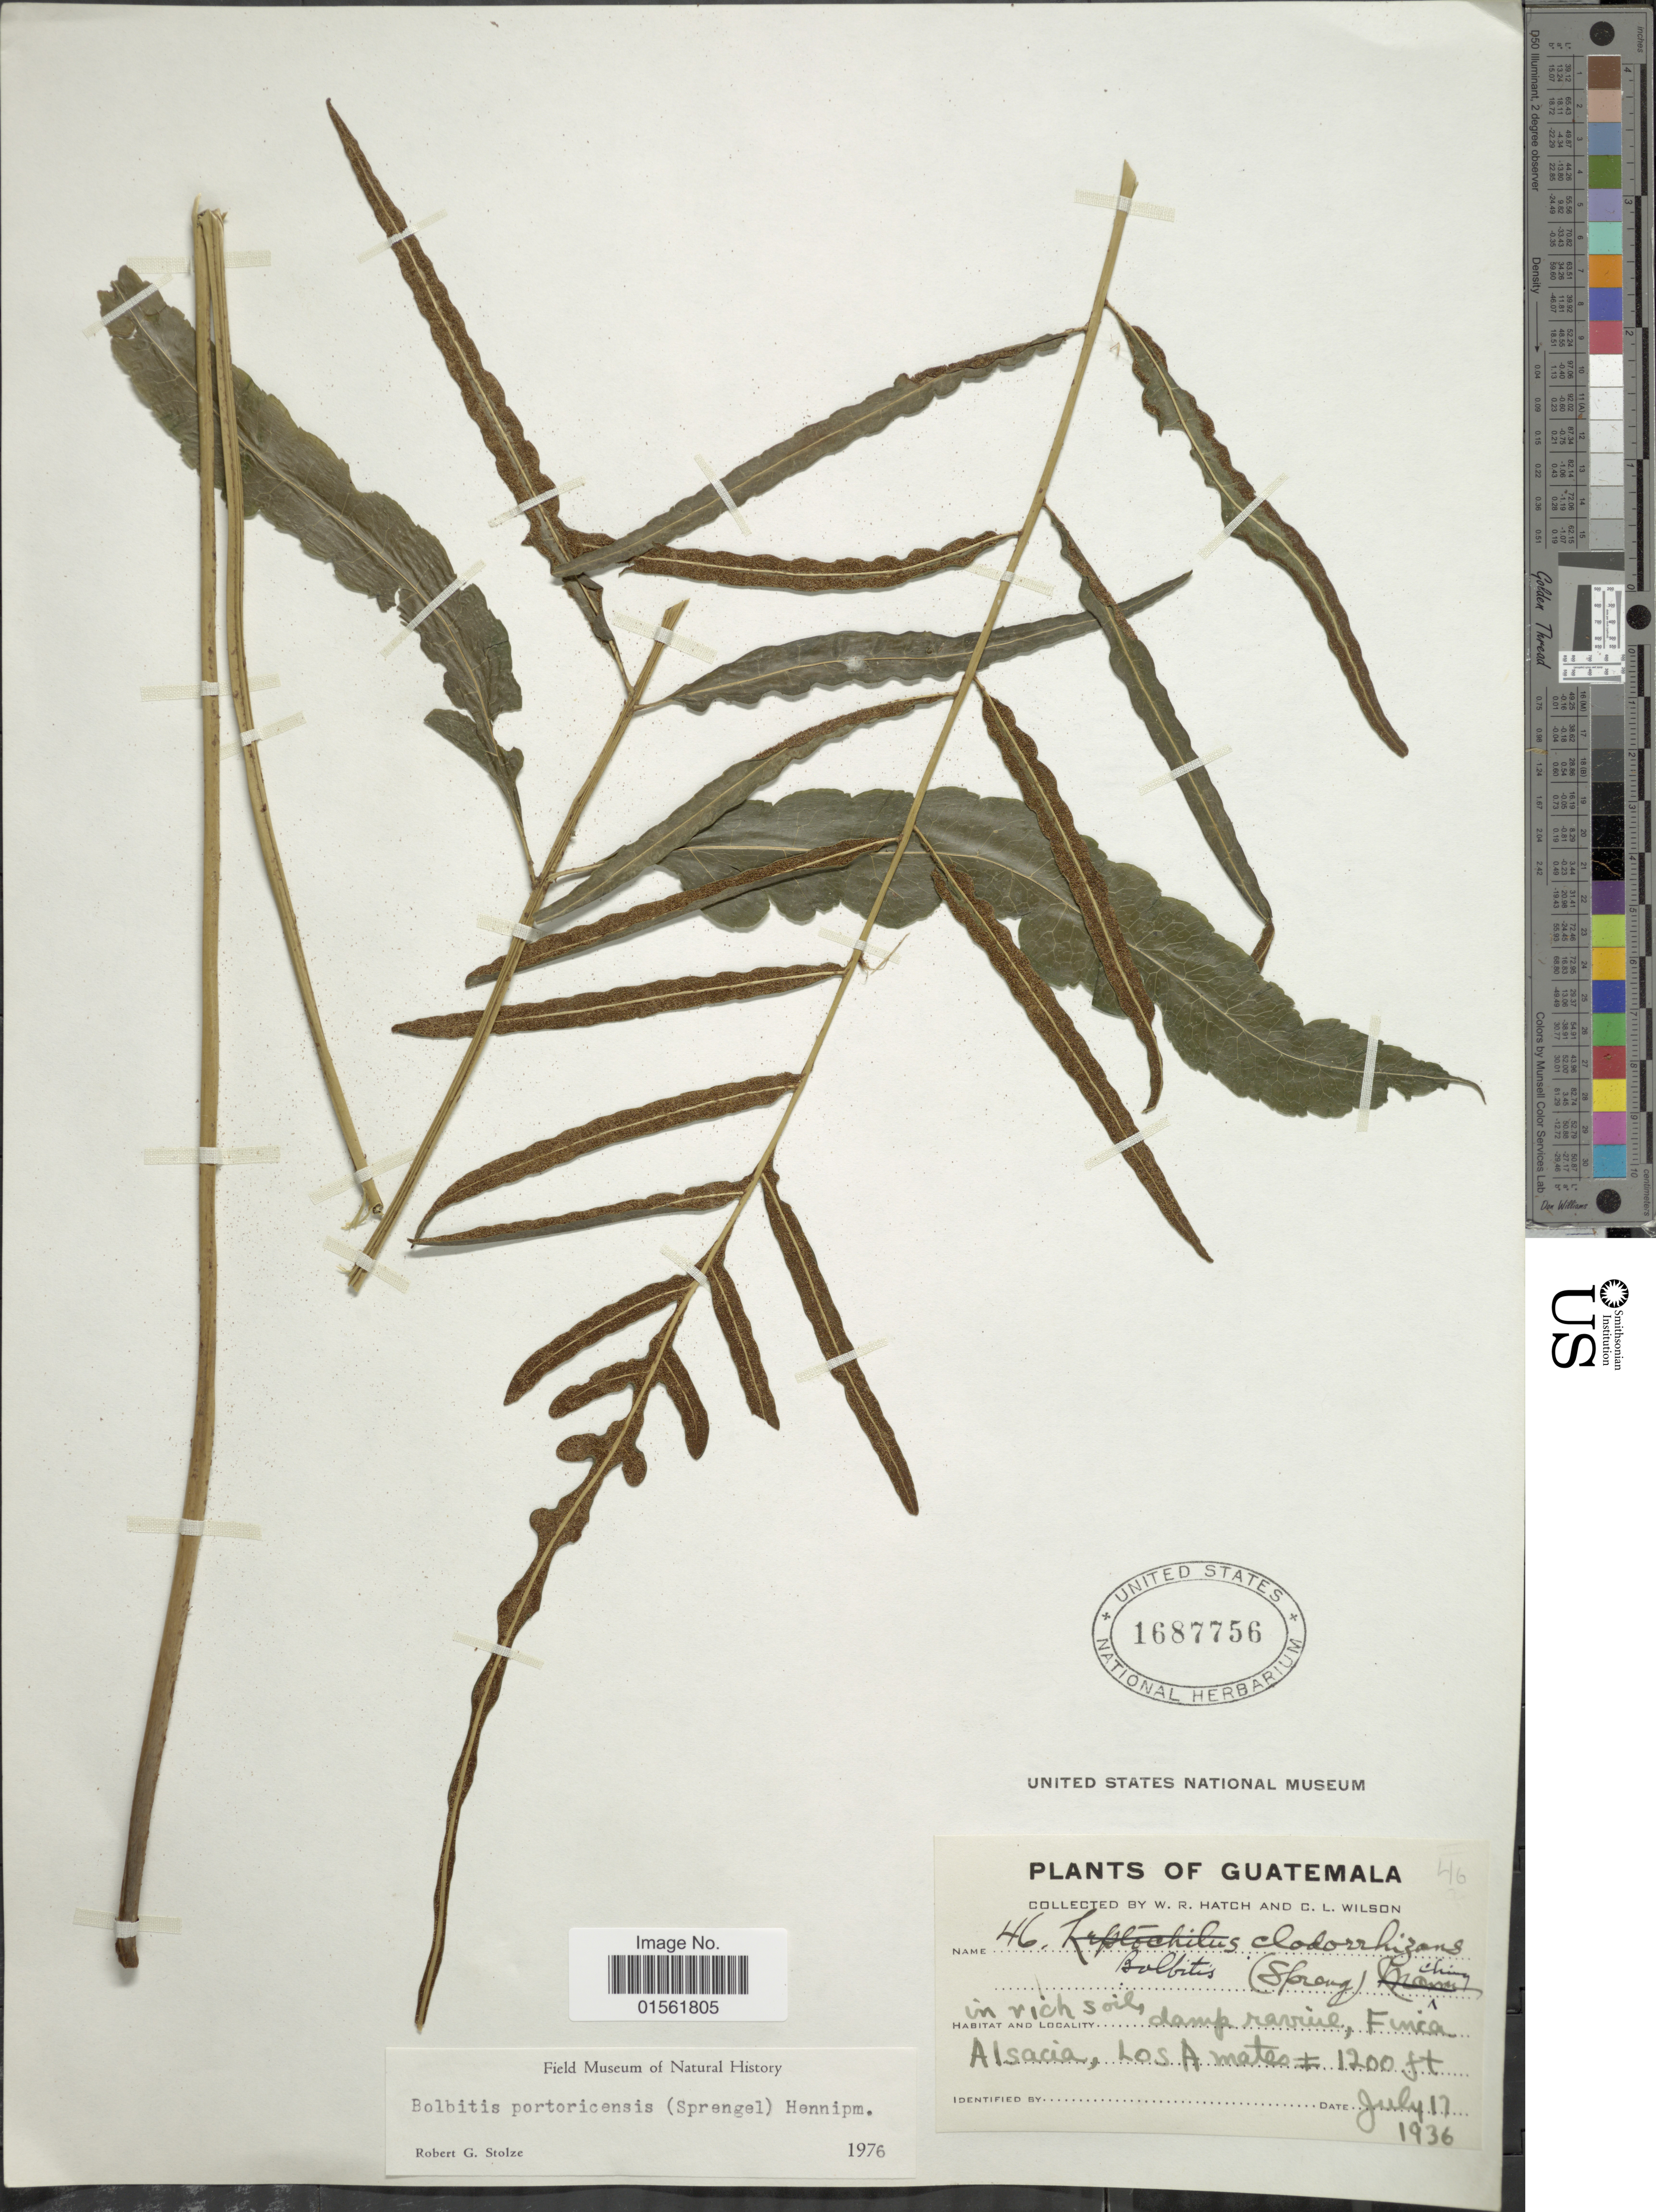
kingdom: Plantae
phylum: Tracheophyta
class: Polypodiopsida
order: Polypodiales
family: Dryopteridaceae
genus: Bolbitis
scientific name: Bolbitis portoricensis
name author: (Spreng.) Hennipman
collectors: W. Hatch & C. L. Wilson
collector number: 46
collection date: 1936-07-17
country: Guatemala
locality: In rich soil, damp ravine, Finca Alsacia, Los Amates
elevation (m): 366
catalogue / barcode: US 1687756